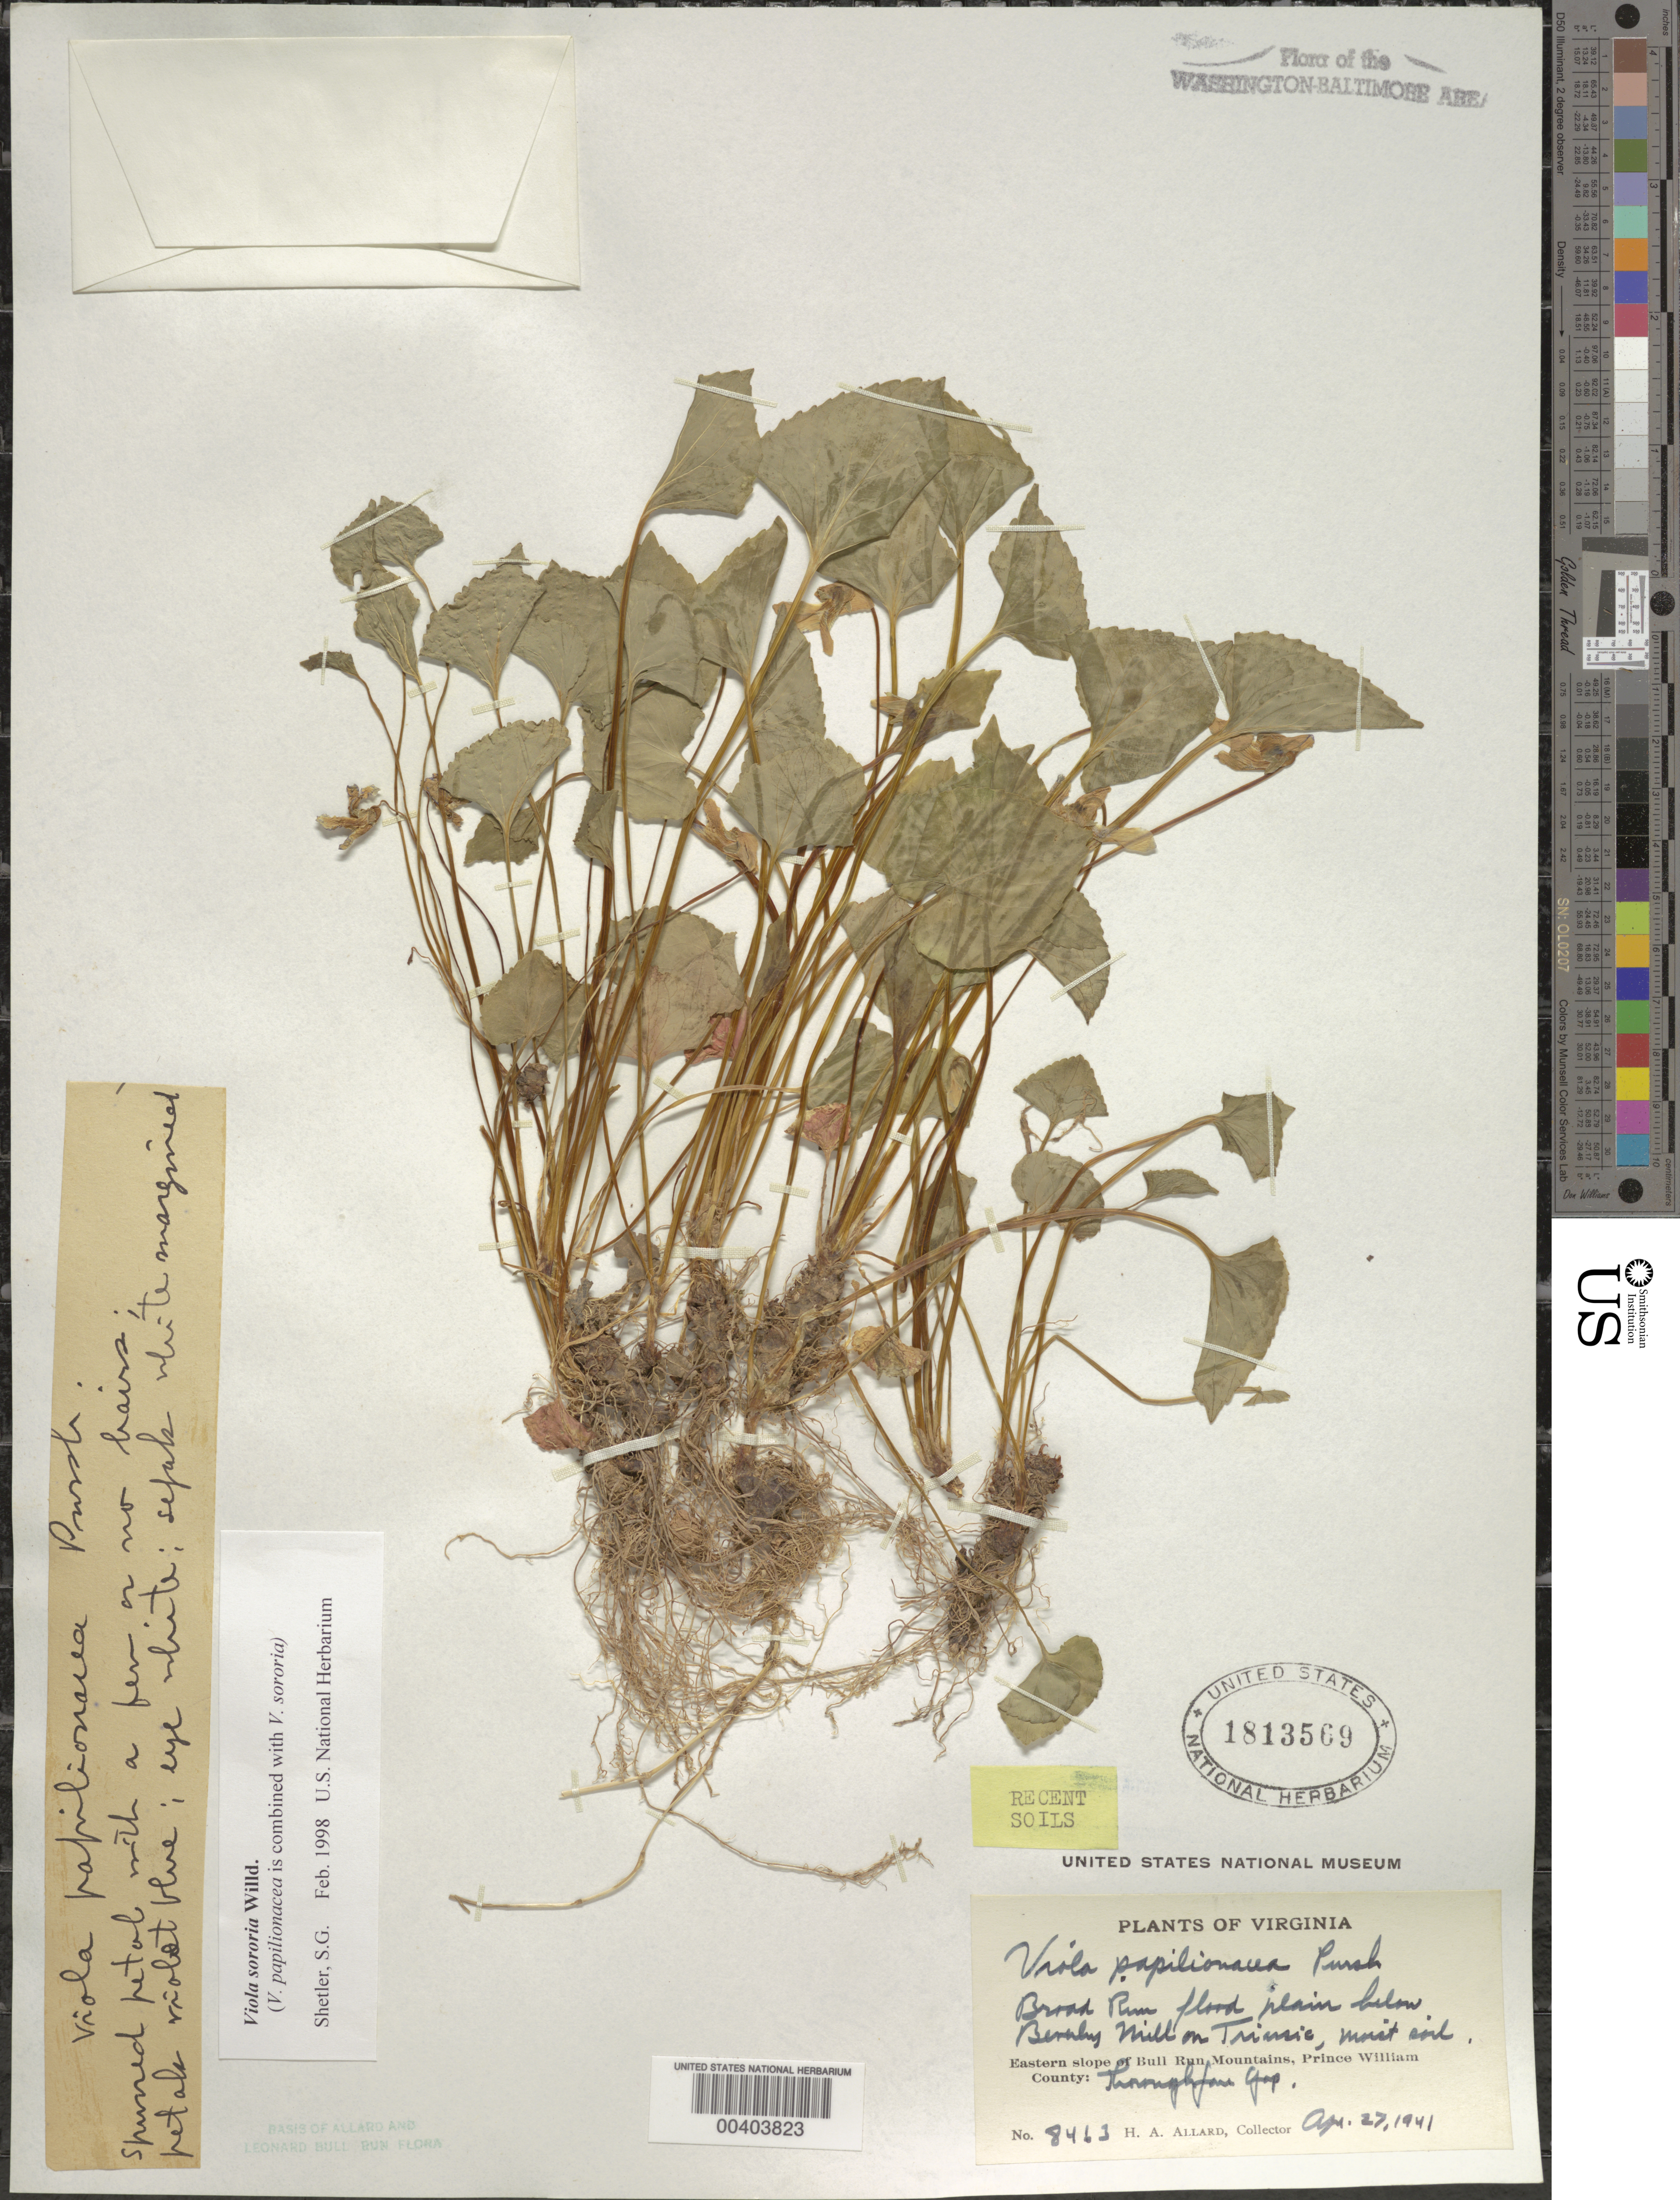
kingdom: Plantae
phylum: Tracheophyta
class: Magnoliopsida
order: Malpighiales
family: Violaceae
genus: Viola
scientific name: Viola sororia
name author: Willd.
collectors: H. A. Allard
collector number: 8463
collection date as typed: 27 Apr 1941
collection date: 1941-04-27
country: United States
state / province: Virginia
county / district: Prince William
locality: Broad Run below Beverley Mill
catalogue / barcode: US 1813569